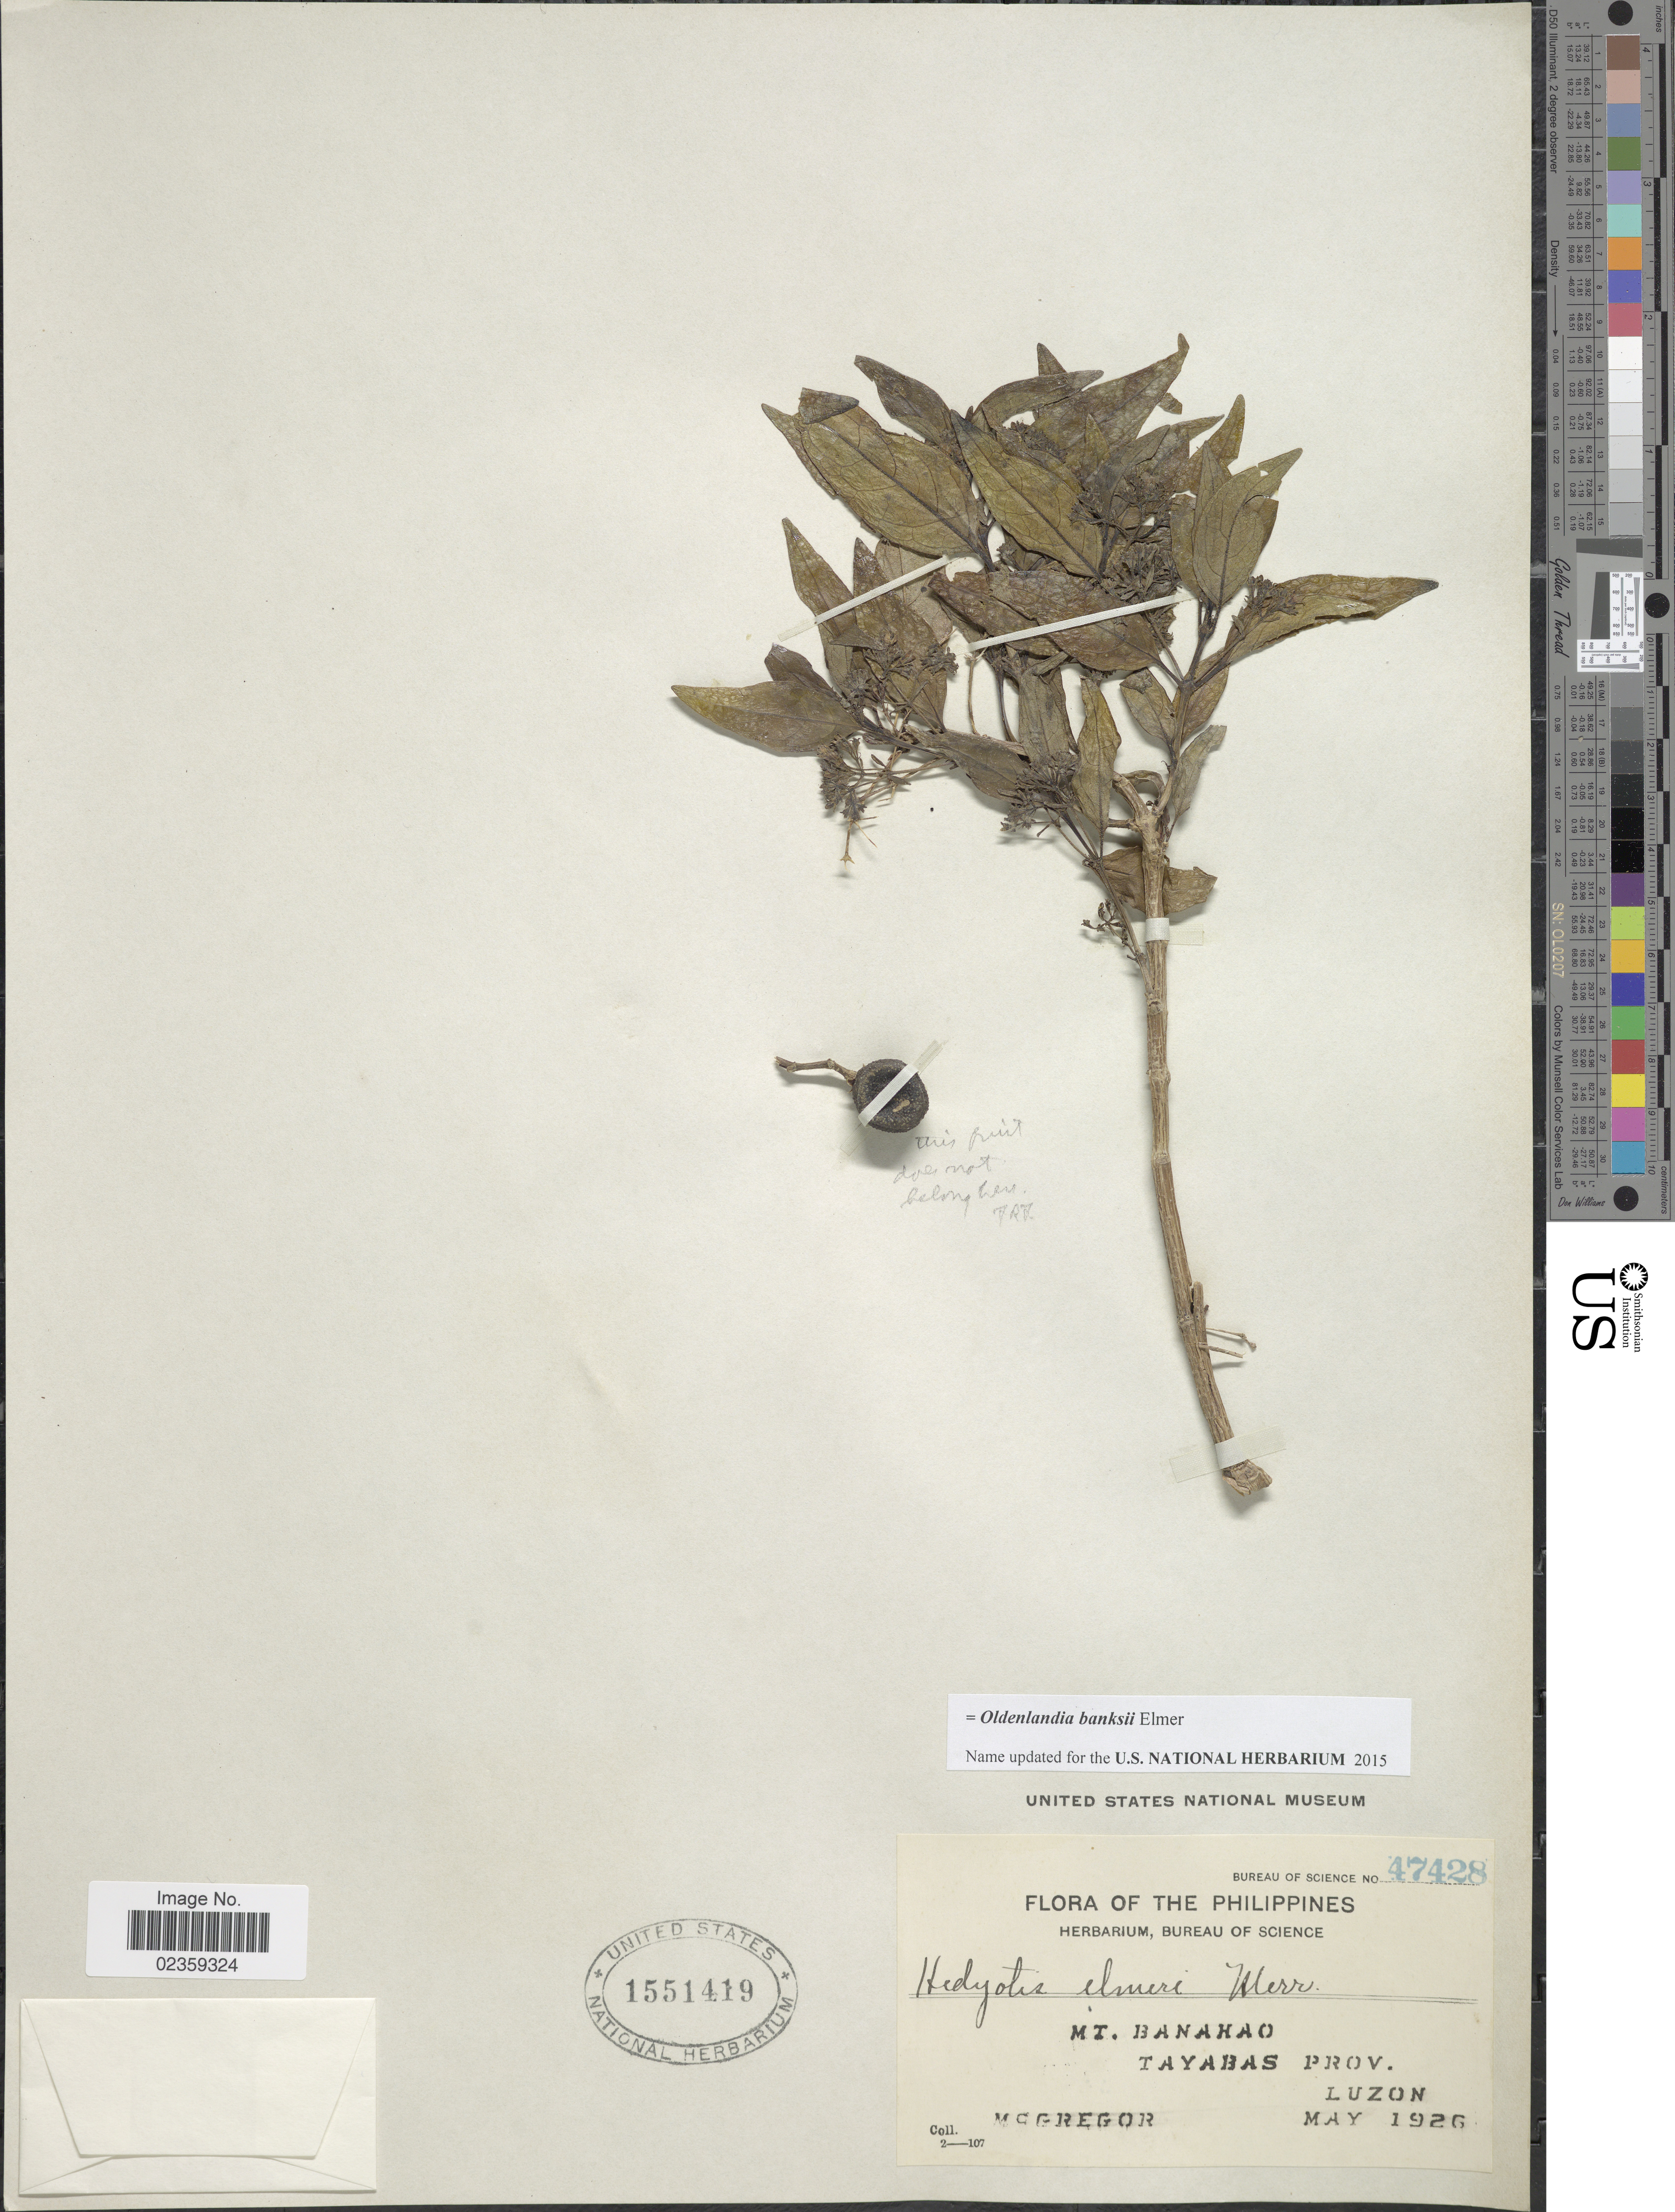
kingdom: Plantae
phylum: Tracheophyta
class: Magnoliopsida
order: Gentianales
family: Rubiaceae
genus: Oldenlandia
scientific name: Oldenlandia banksii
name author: Elmer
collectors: -. McGregor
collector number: Bureau of Science 47428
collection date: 1926-05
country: Philippines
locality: Mt. Banahao. Tayabas Prov. Luzon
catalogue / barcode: US 1551419